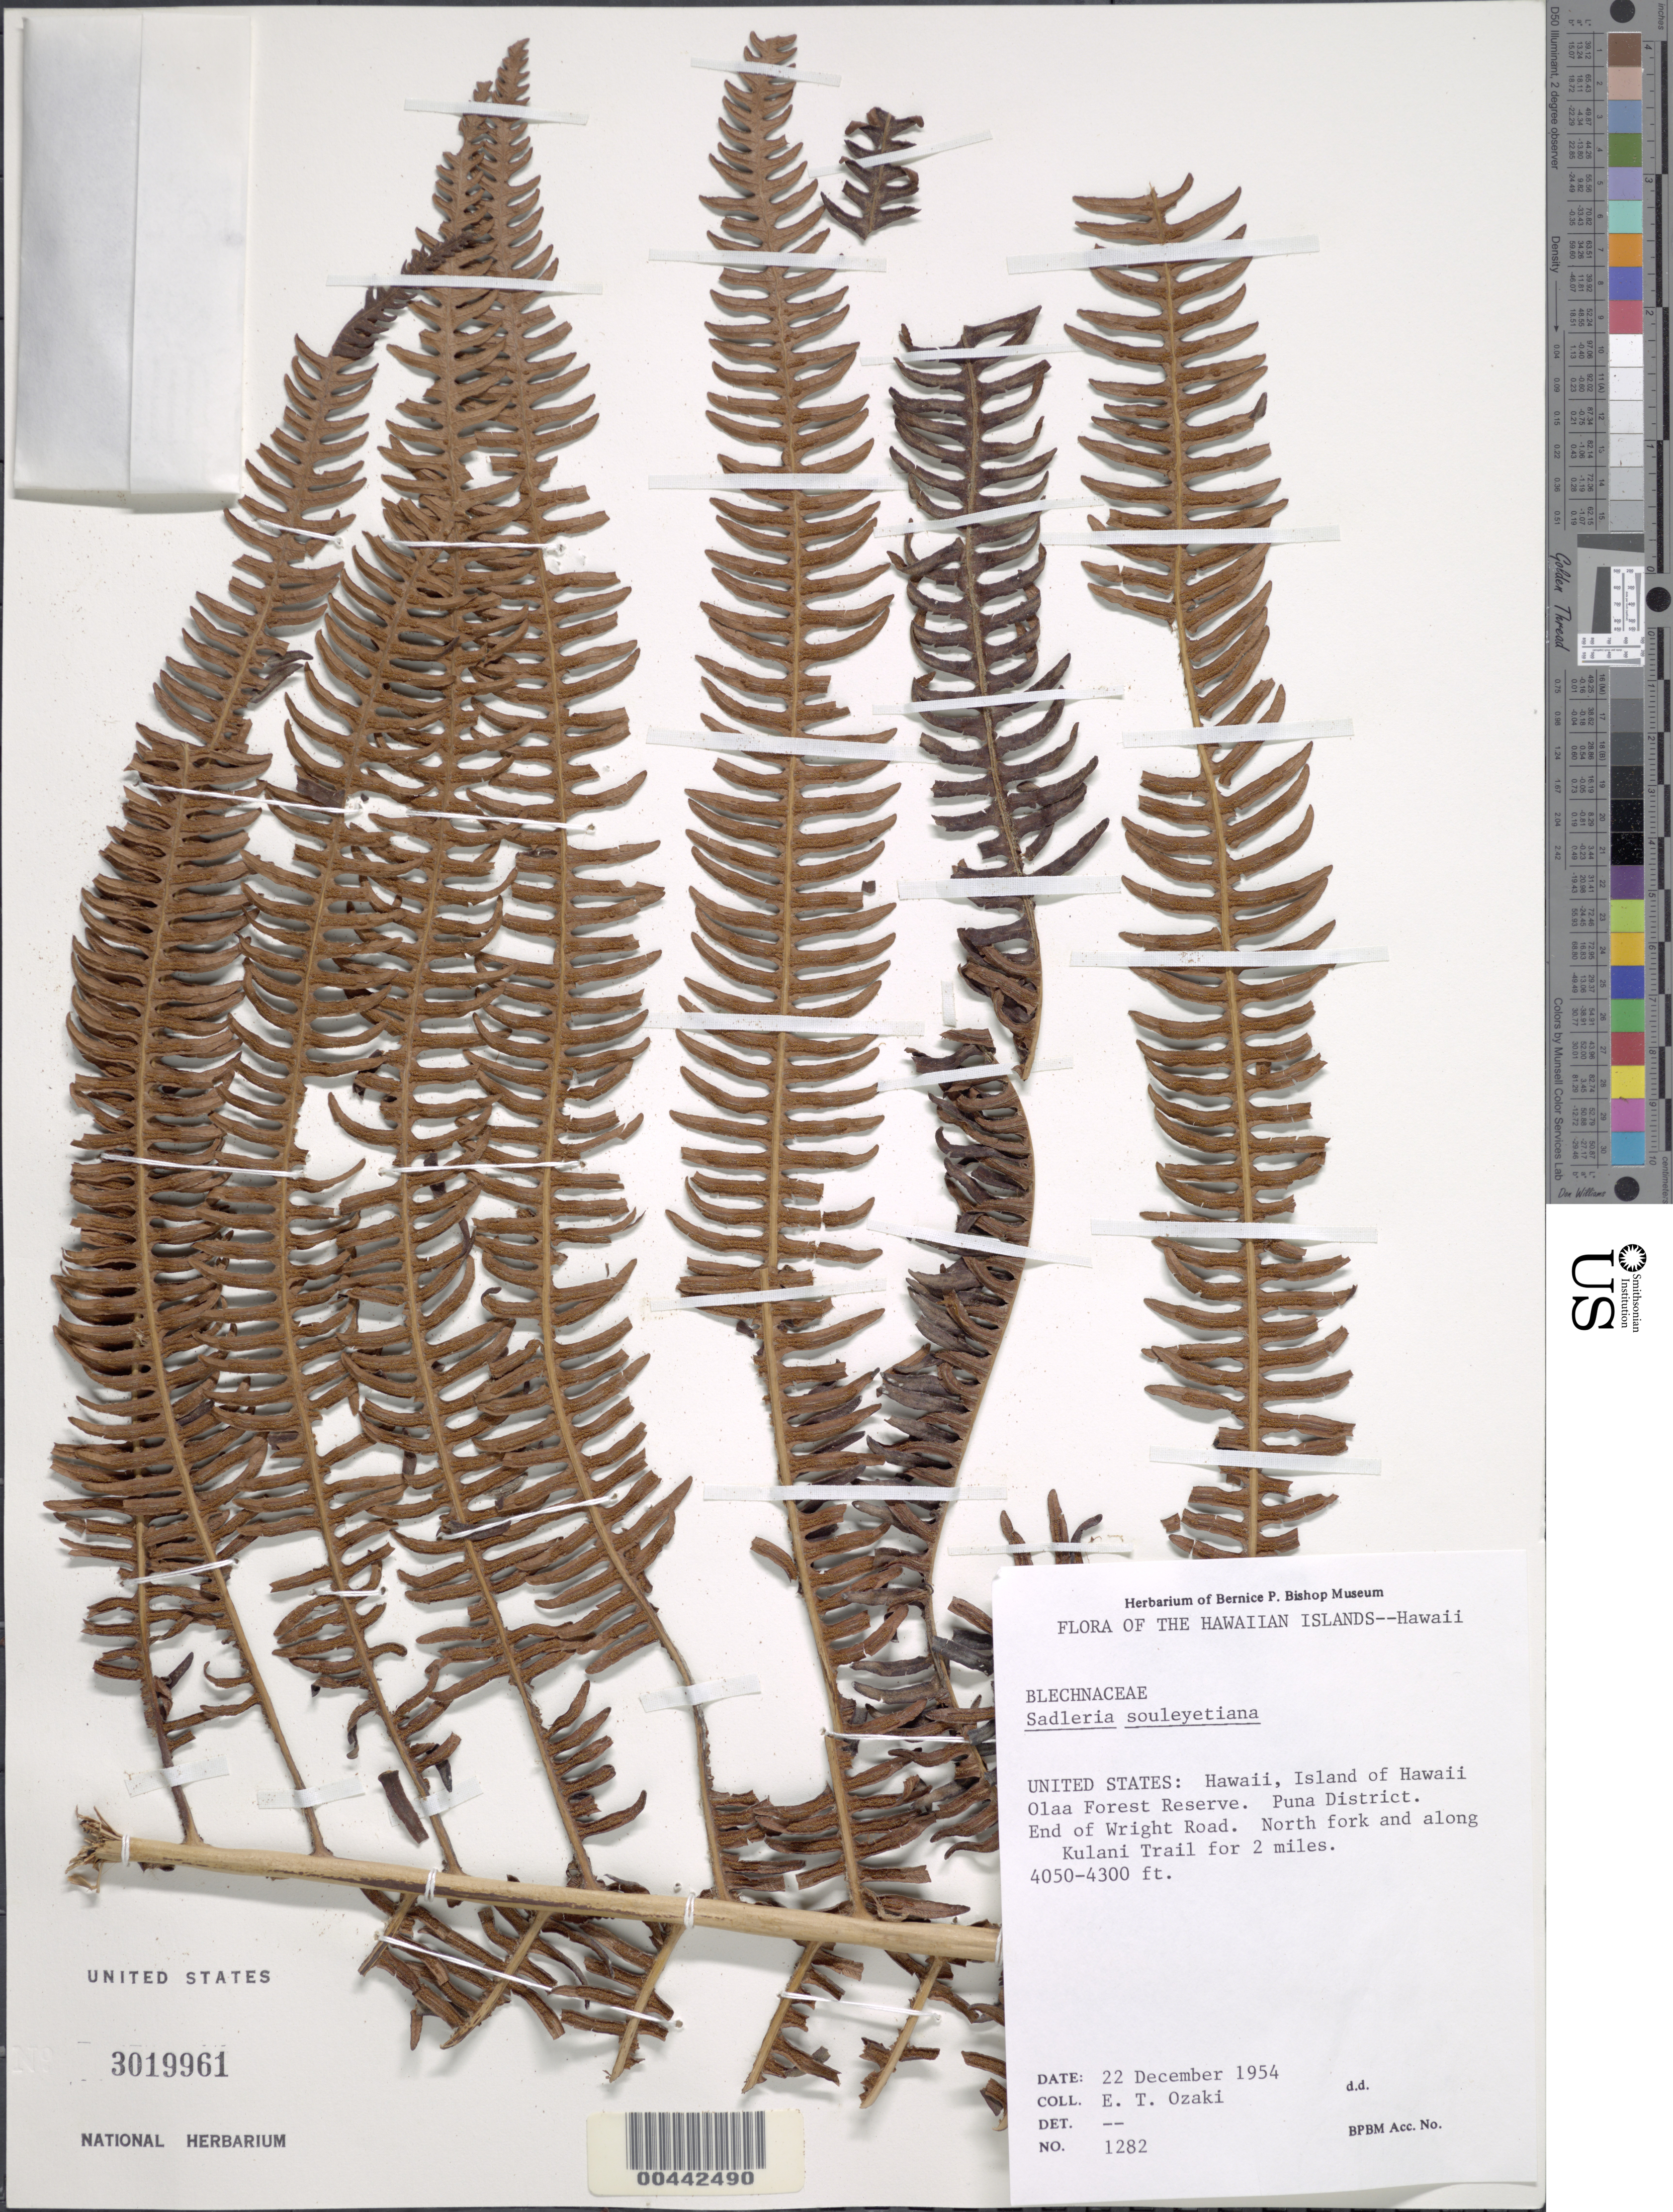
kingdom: Plantae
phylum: Tracheophyta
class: Polypodiopsida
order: Polypodiales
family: Blechnaceae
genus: Sadleria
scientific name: Sadleria souleytiana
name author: (Gaudich.) T. Moore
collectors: E. Ozaki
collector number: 1282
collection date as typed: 22 Dec 1954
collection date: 1954-12-22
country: United States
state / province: Hawaii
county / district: Hawaii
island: Hawaii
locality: Olaa Forest Reserve, Puna Dist., end of Wright Rd., N fork and along Kulani Trail for 2 mi.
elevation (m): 1234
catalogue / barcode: US 3019961